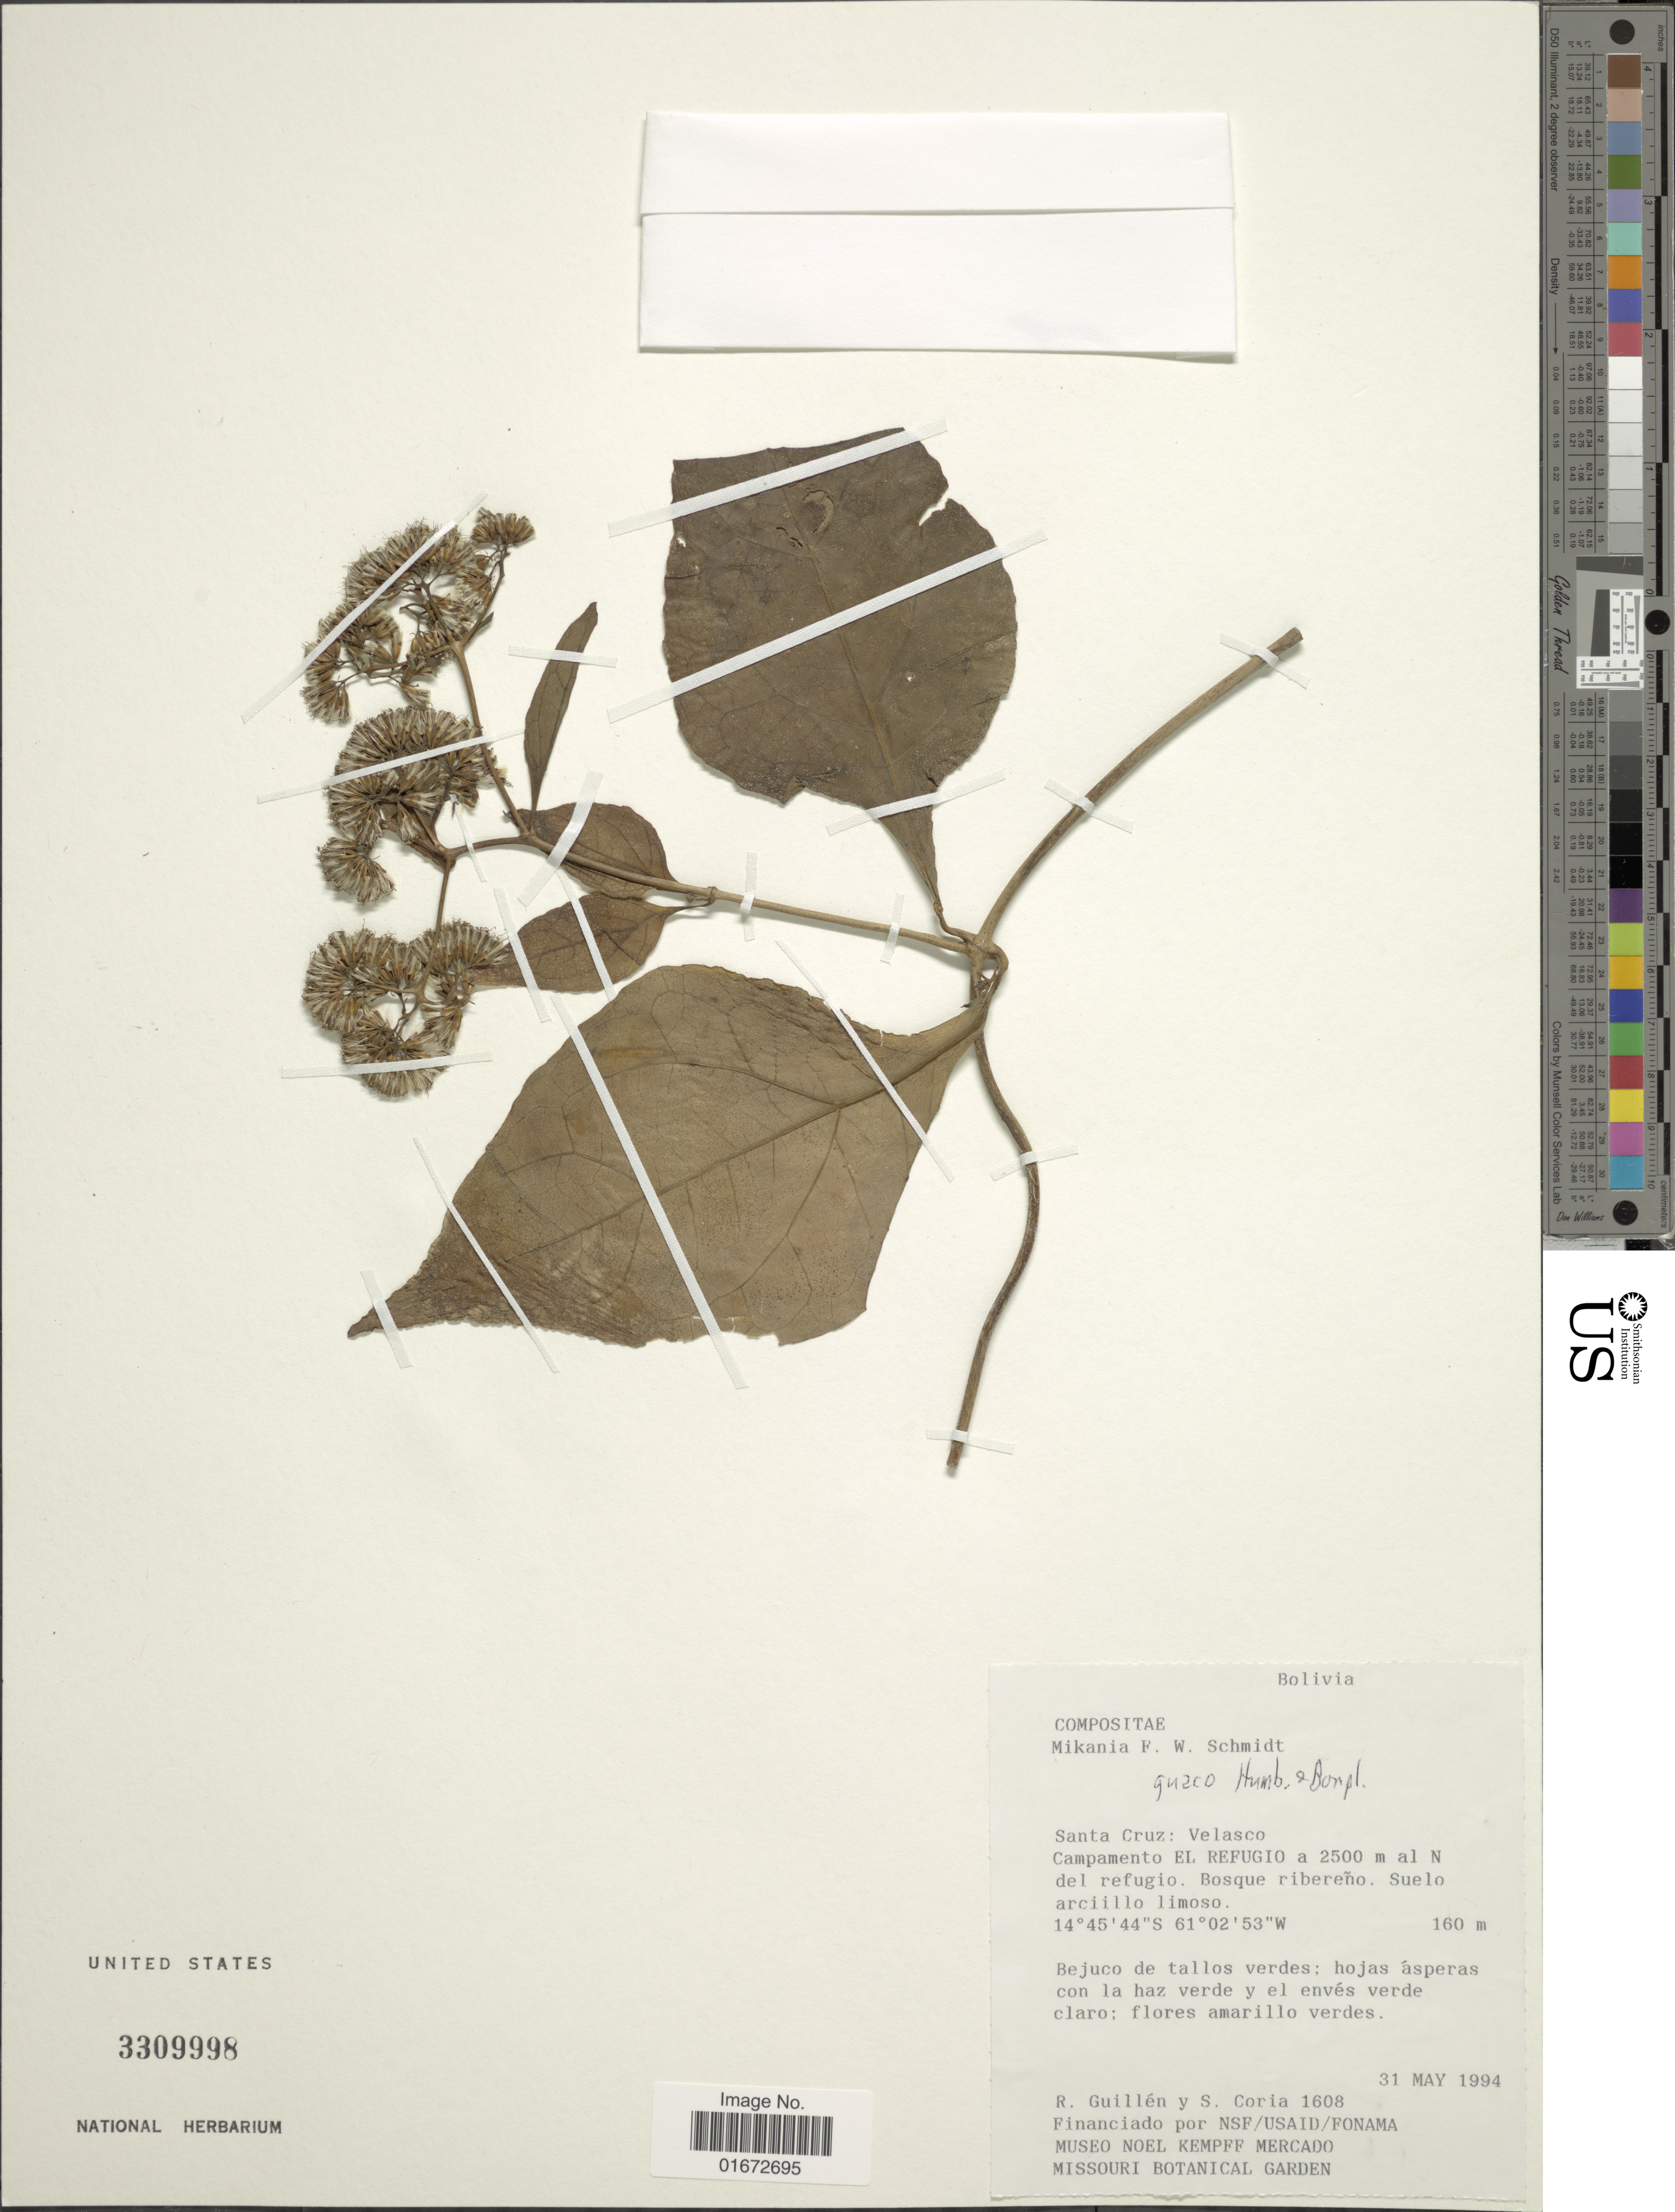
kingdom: Plantae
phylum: Tracheophyta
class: Magnoliopsida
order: Asterales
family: Asteraceae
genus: Mikania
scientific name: Mikania guaco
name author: Humb. & Bonpl.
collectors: R. Guillen & S. Coria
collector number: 1608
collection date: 1994-05-31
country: Bolivia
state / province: Santa Cruz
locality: Santa Cruz: Velasco. Campamento El Refugio a 2500 m al N del refugio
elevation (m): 160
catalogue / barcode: US 3309998